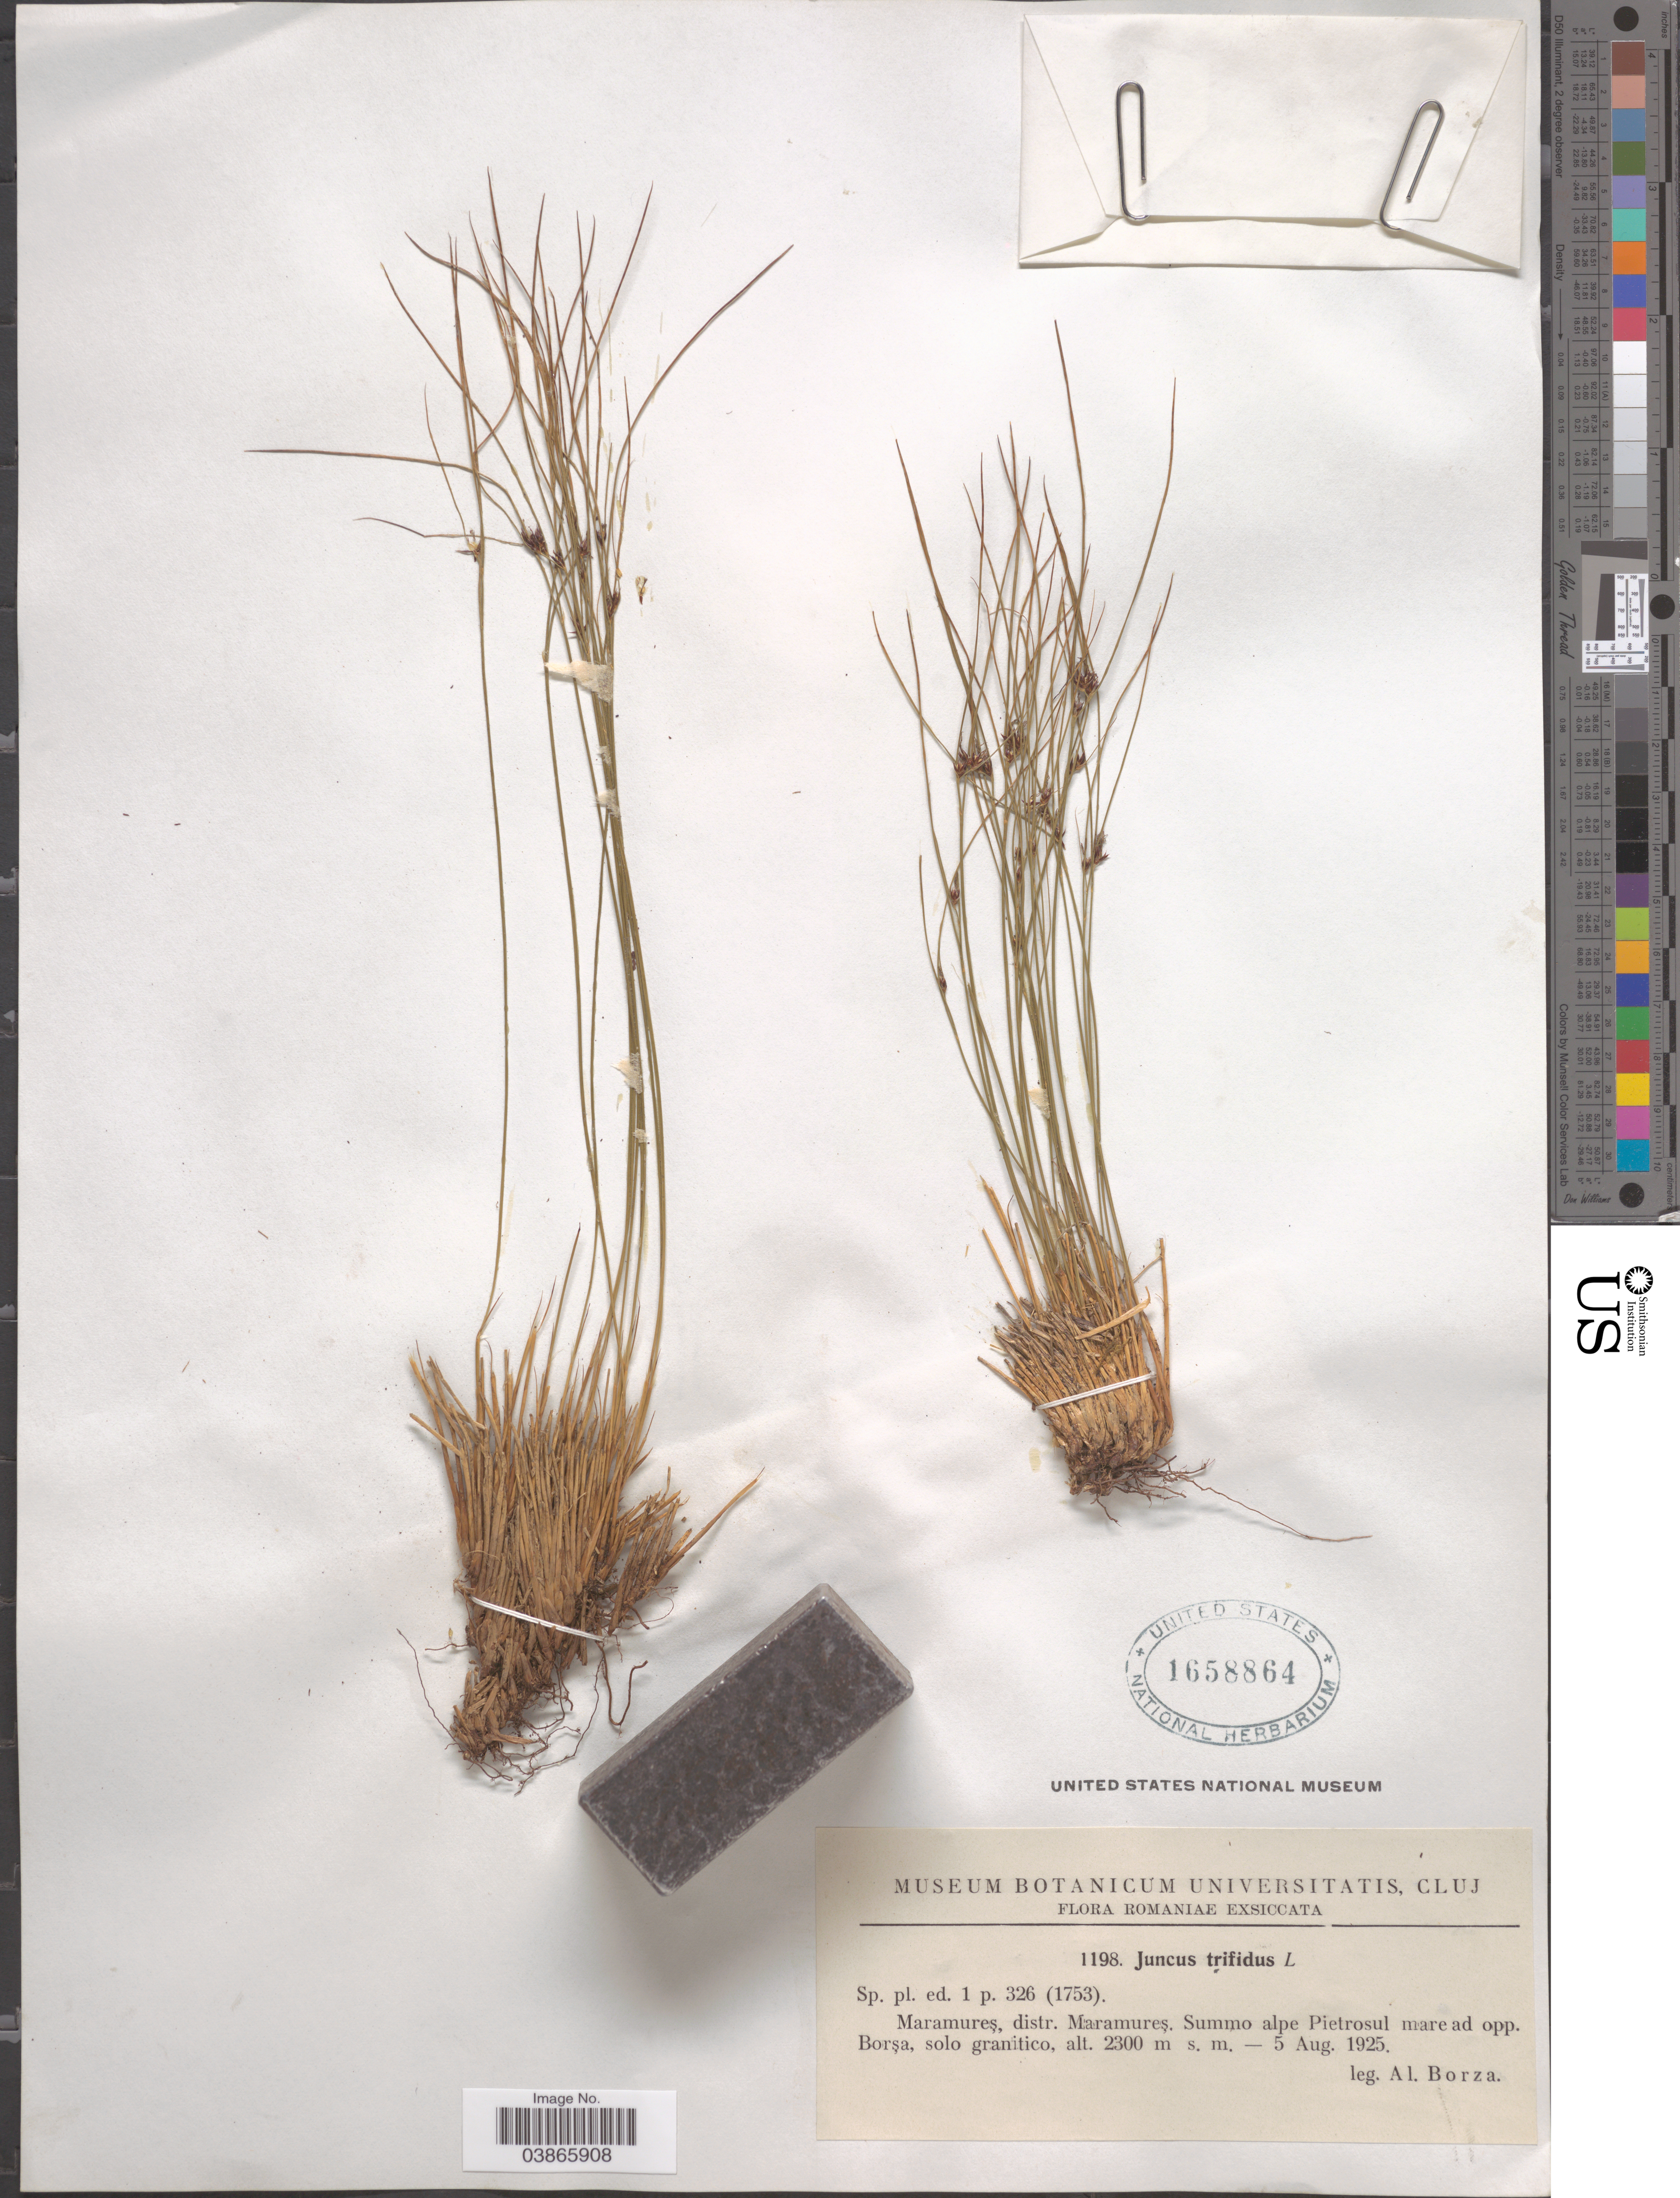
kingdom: Plantae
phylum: Tracheophyta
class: Liliopsida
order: Poales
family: Juncaceae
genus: Juncus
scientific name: Juncus trifidus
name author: L.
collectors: A. Borza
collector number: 1198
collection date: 1925-08-05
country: Romania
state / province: Maramures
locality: Distr. Maramureş. Summo alpe Pietrosul mare ad opp. Borşa.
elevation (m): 2300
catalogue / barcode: US 1658864